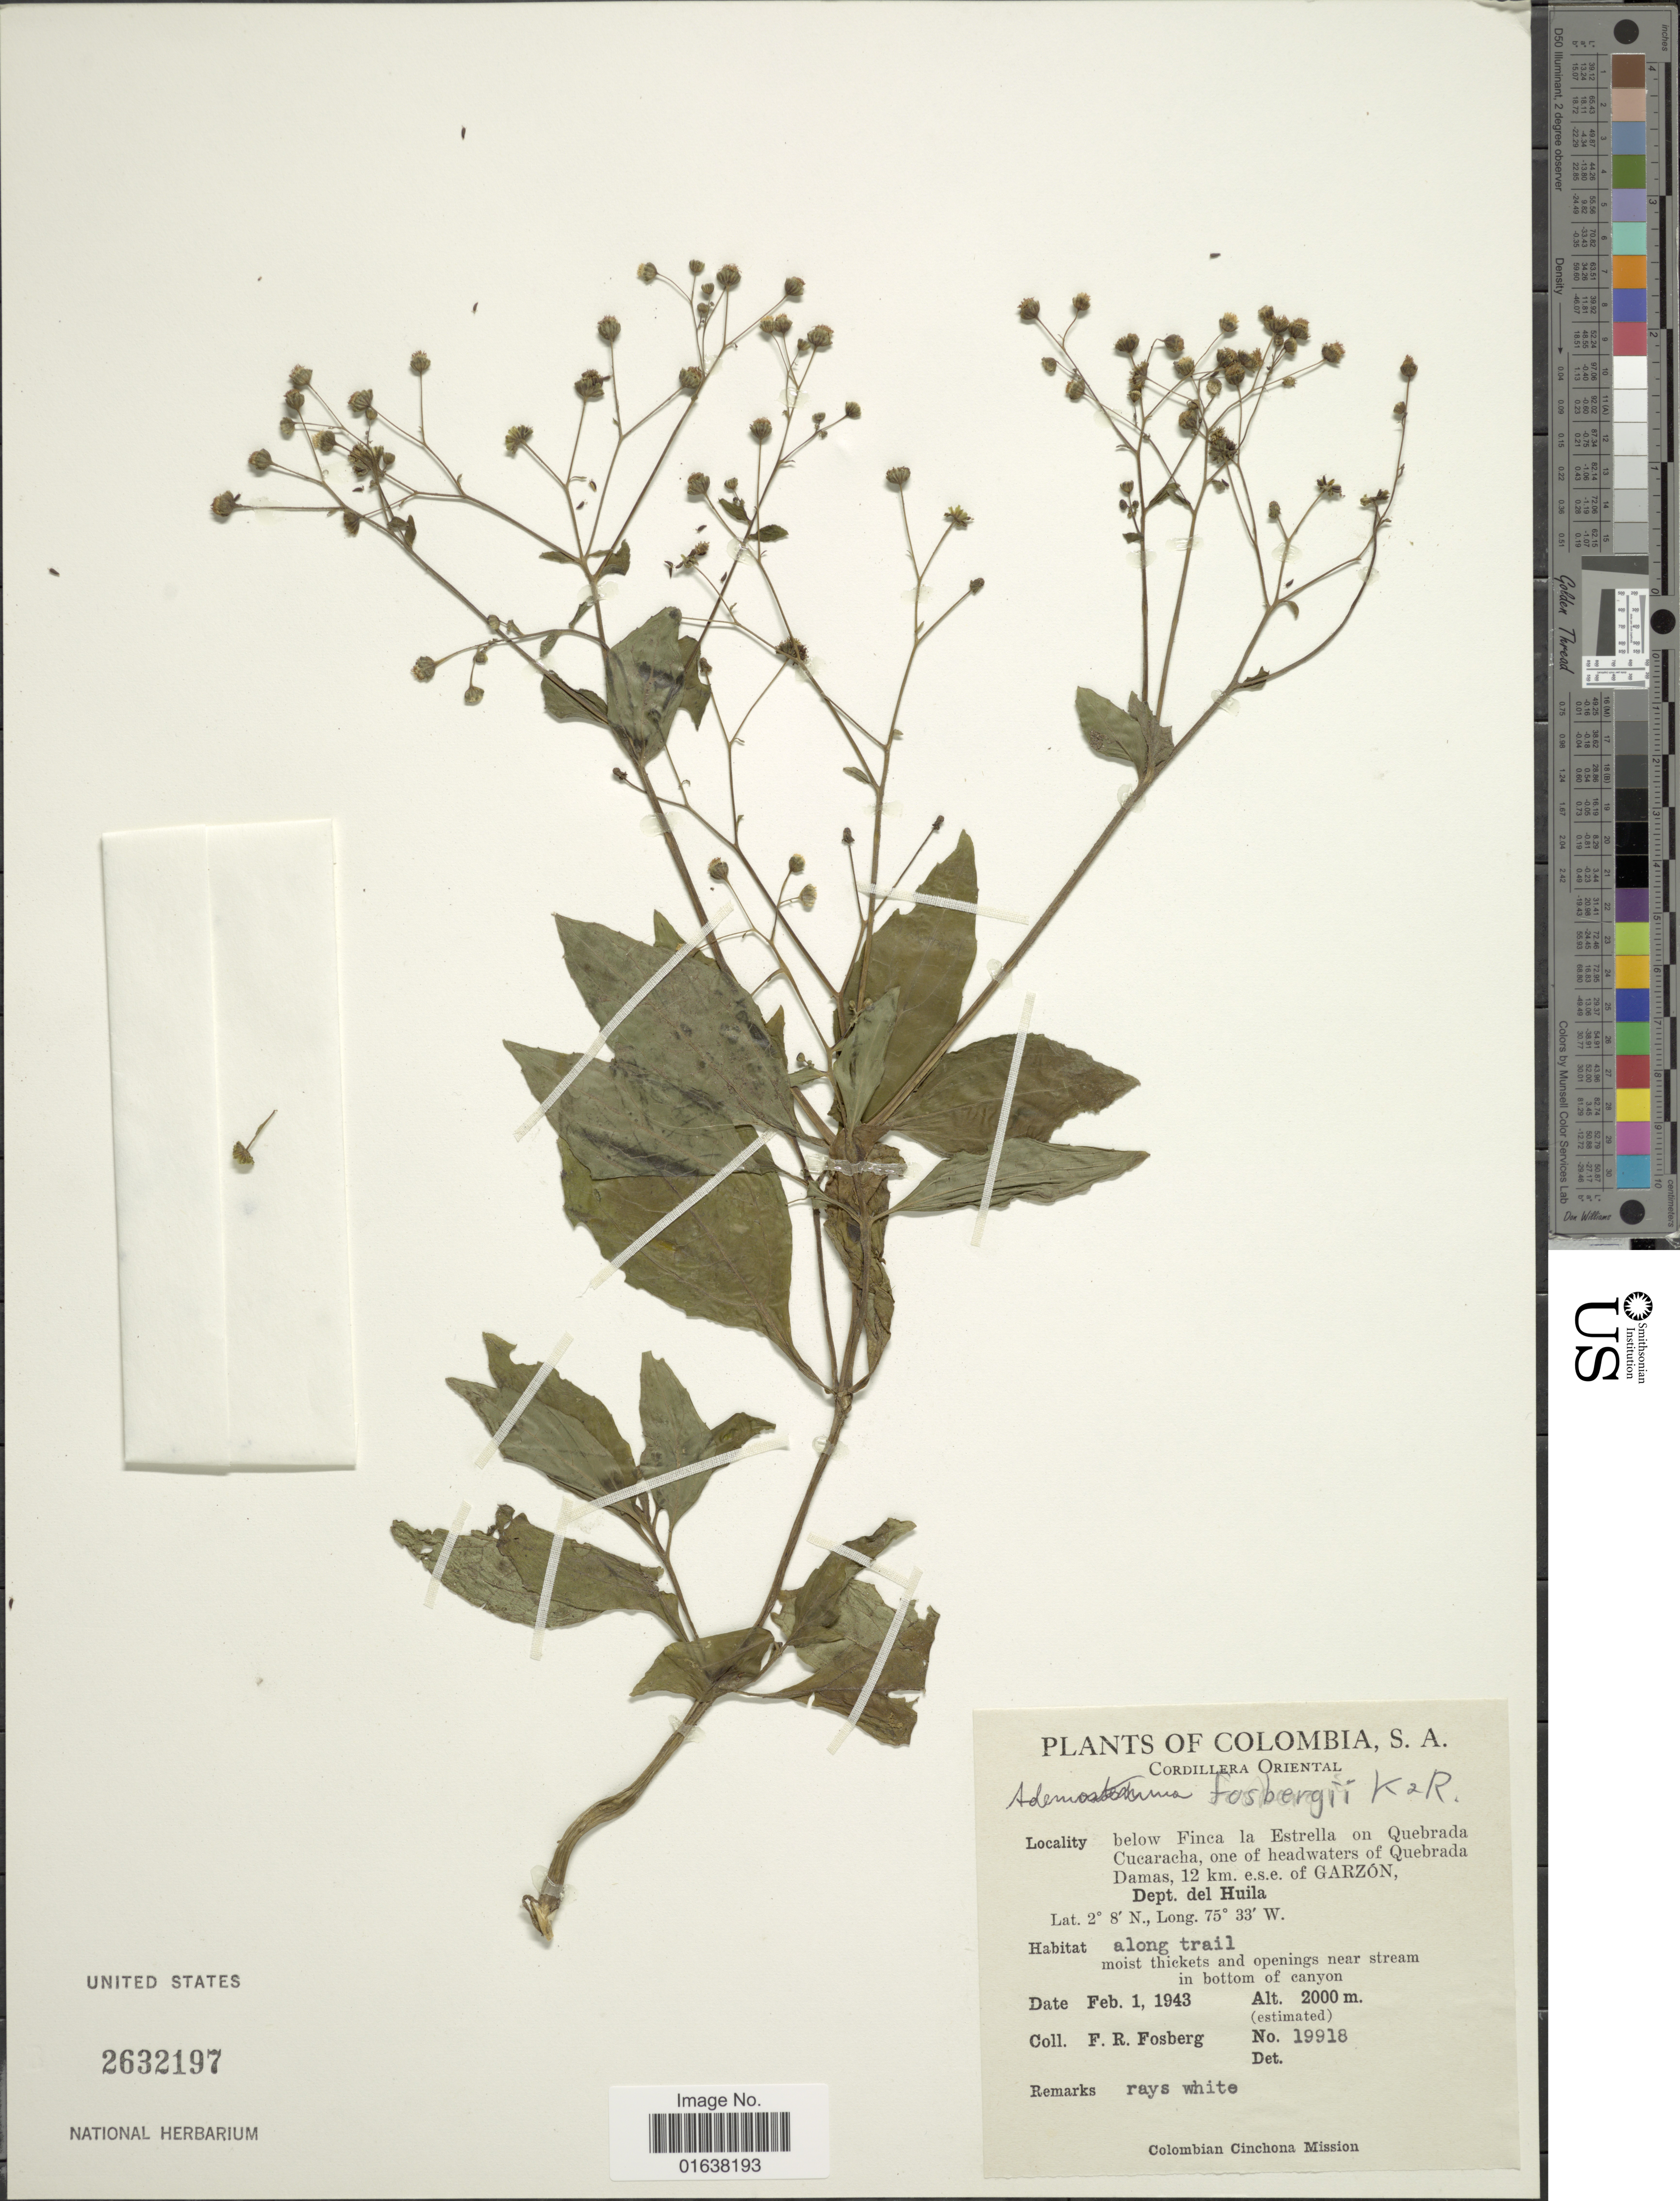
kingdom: Plantae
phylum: Tracheophyta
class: Magnoliopsida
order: Asterales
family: Asteraceae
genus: Adenostemma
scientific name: Adenostemma fosbergii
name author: R.M. King & H. Rob.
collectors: F. R. Fosberg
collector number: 19918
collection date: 1943-02-01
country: Colombia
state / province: Huila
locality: Cordillera Oriental. below Finca la Estrella on Quebrada Cucaracha, one of headwaters of Quebrada Damas, 12 km e.s.e. of Garzon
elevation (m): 2000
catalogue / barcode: US 2632197